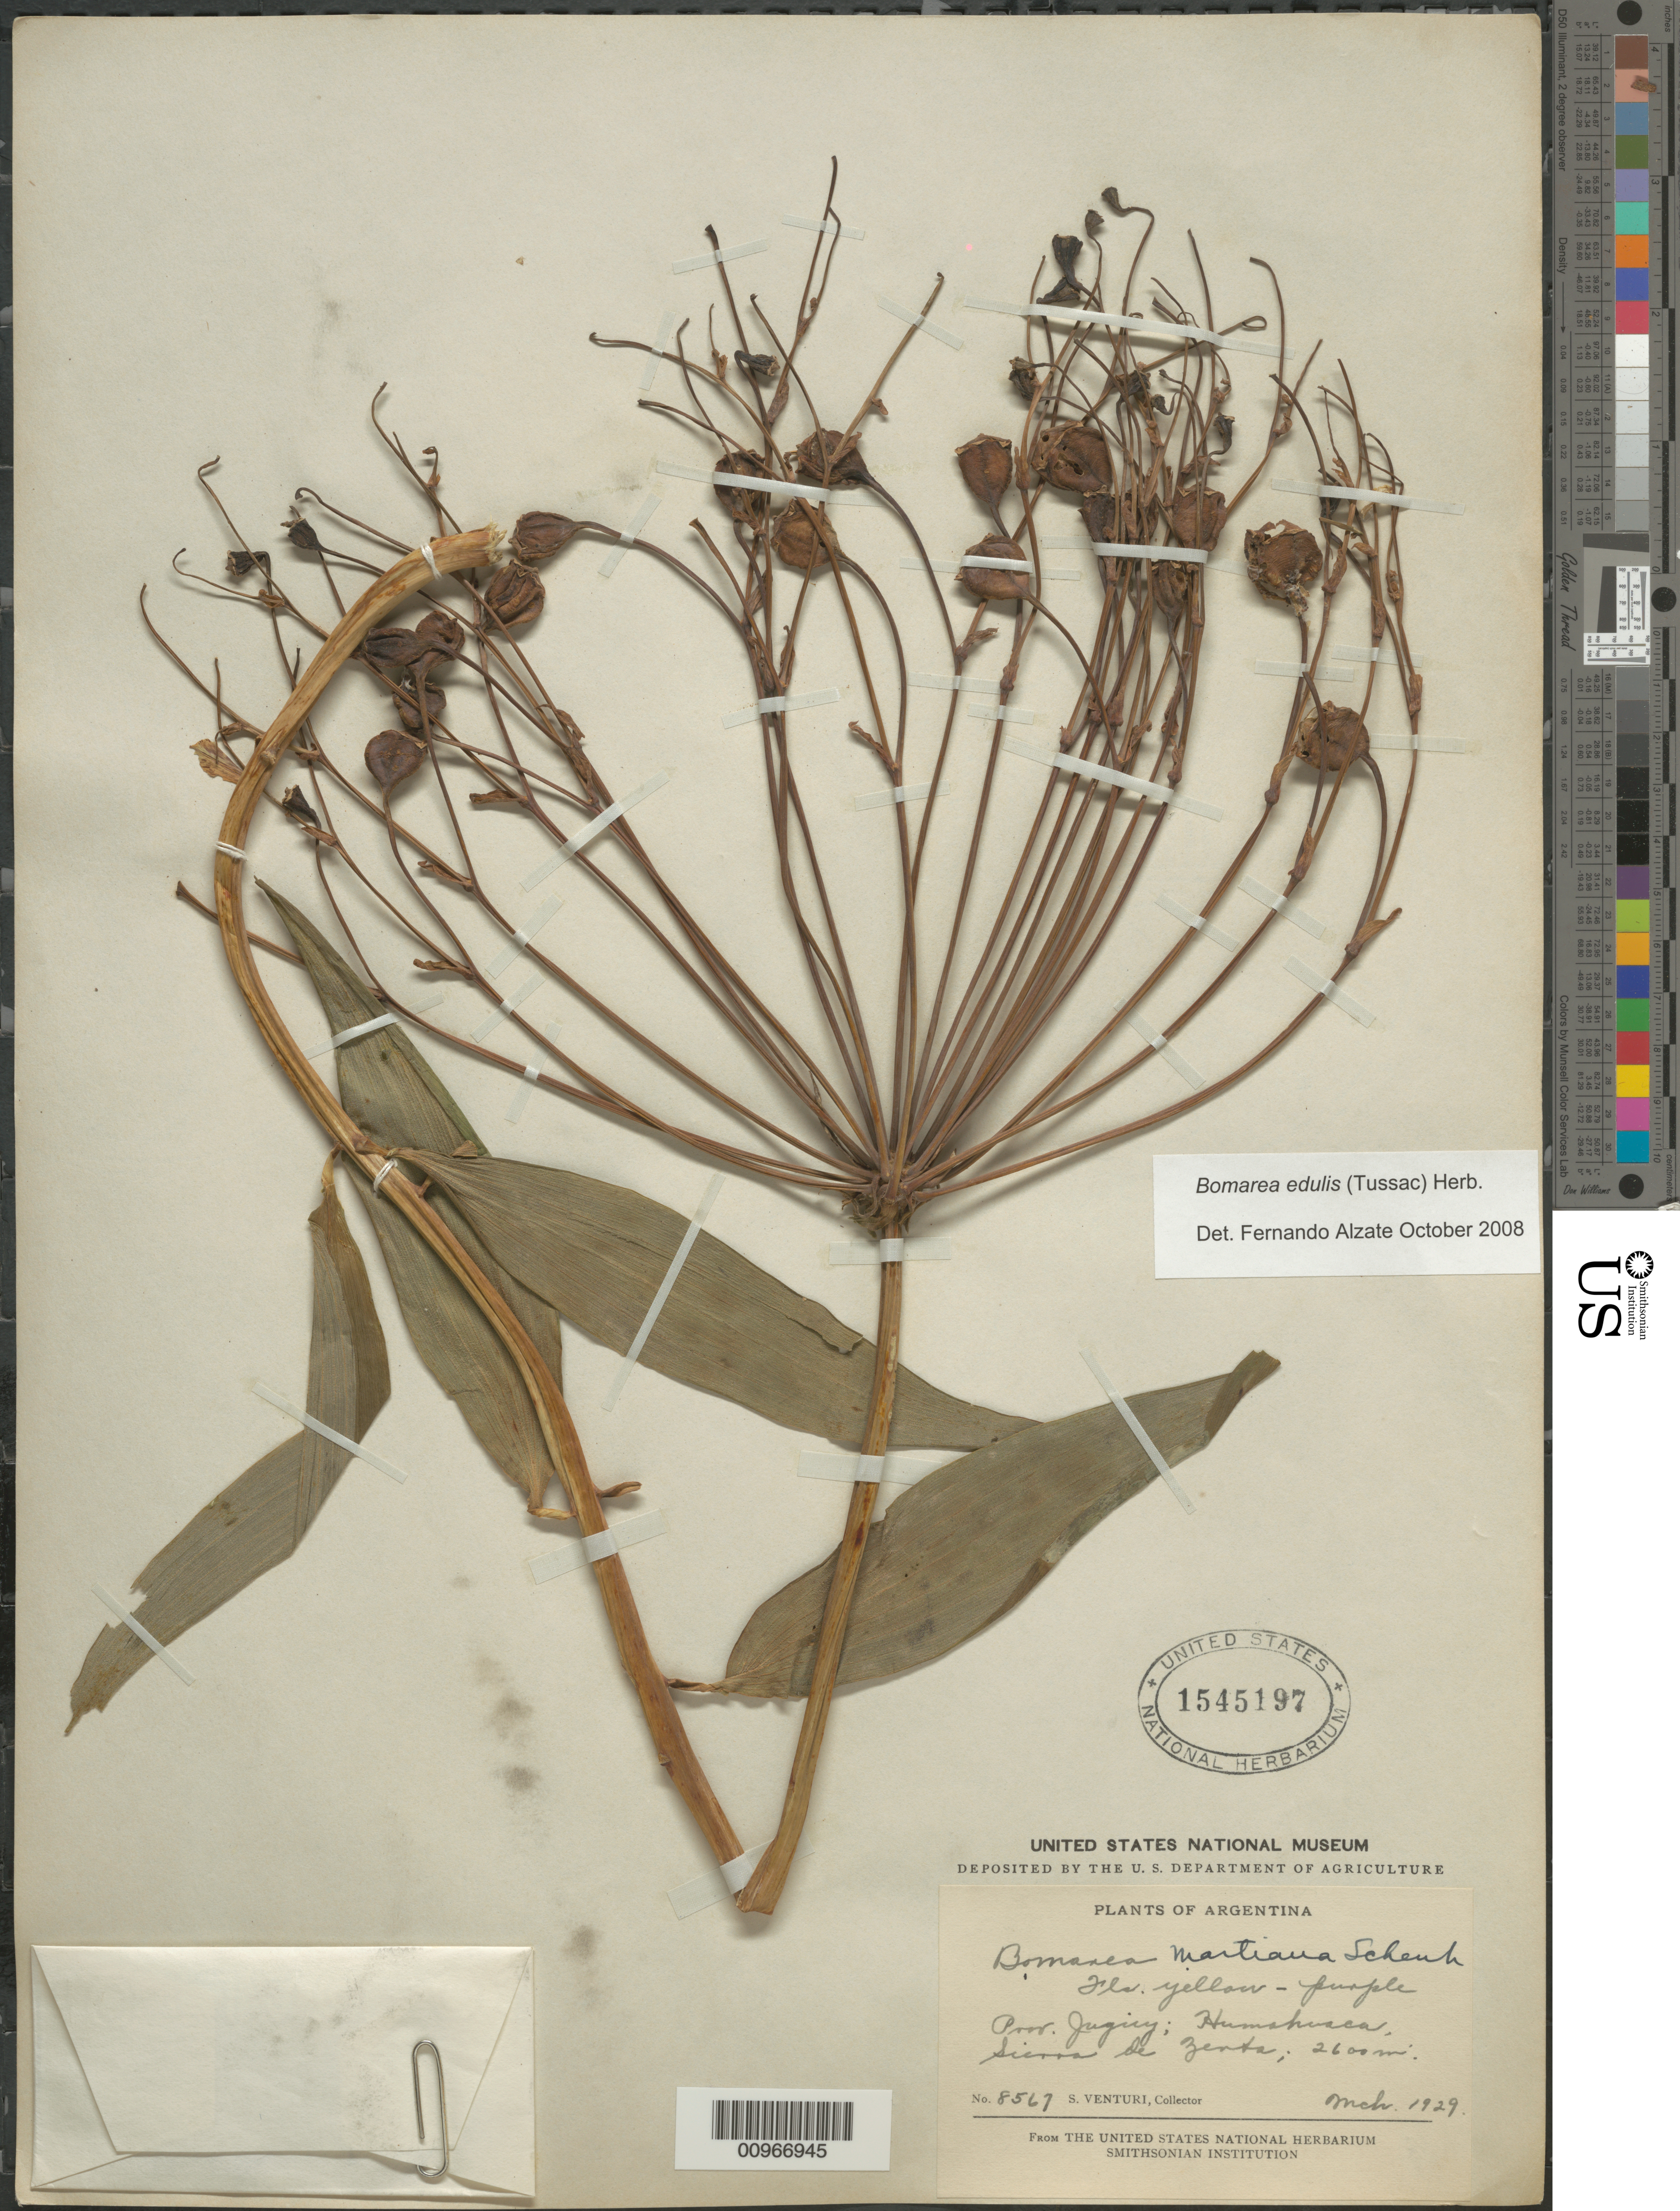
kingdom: Plantae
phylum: Tracheophyta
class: Liliopsida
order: Liliales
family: Alstroemeriaceae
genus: Bomarea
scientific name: Bomarea edulis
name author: (Tussac) Herb.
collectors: S. Venturi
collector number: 8567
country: Argentina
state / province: Jujuy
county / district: Humahuaca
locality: Sierra de Zerta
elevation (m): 2600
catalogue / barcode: US 1545197